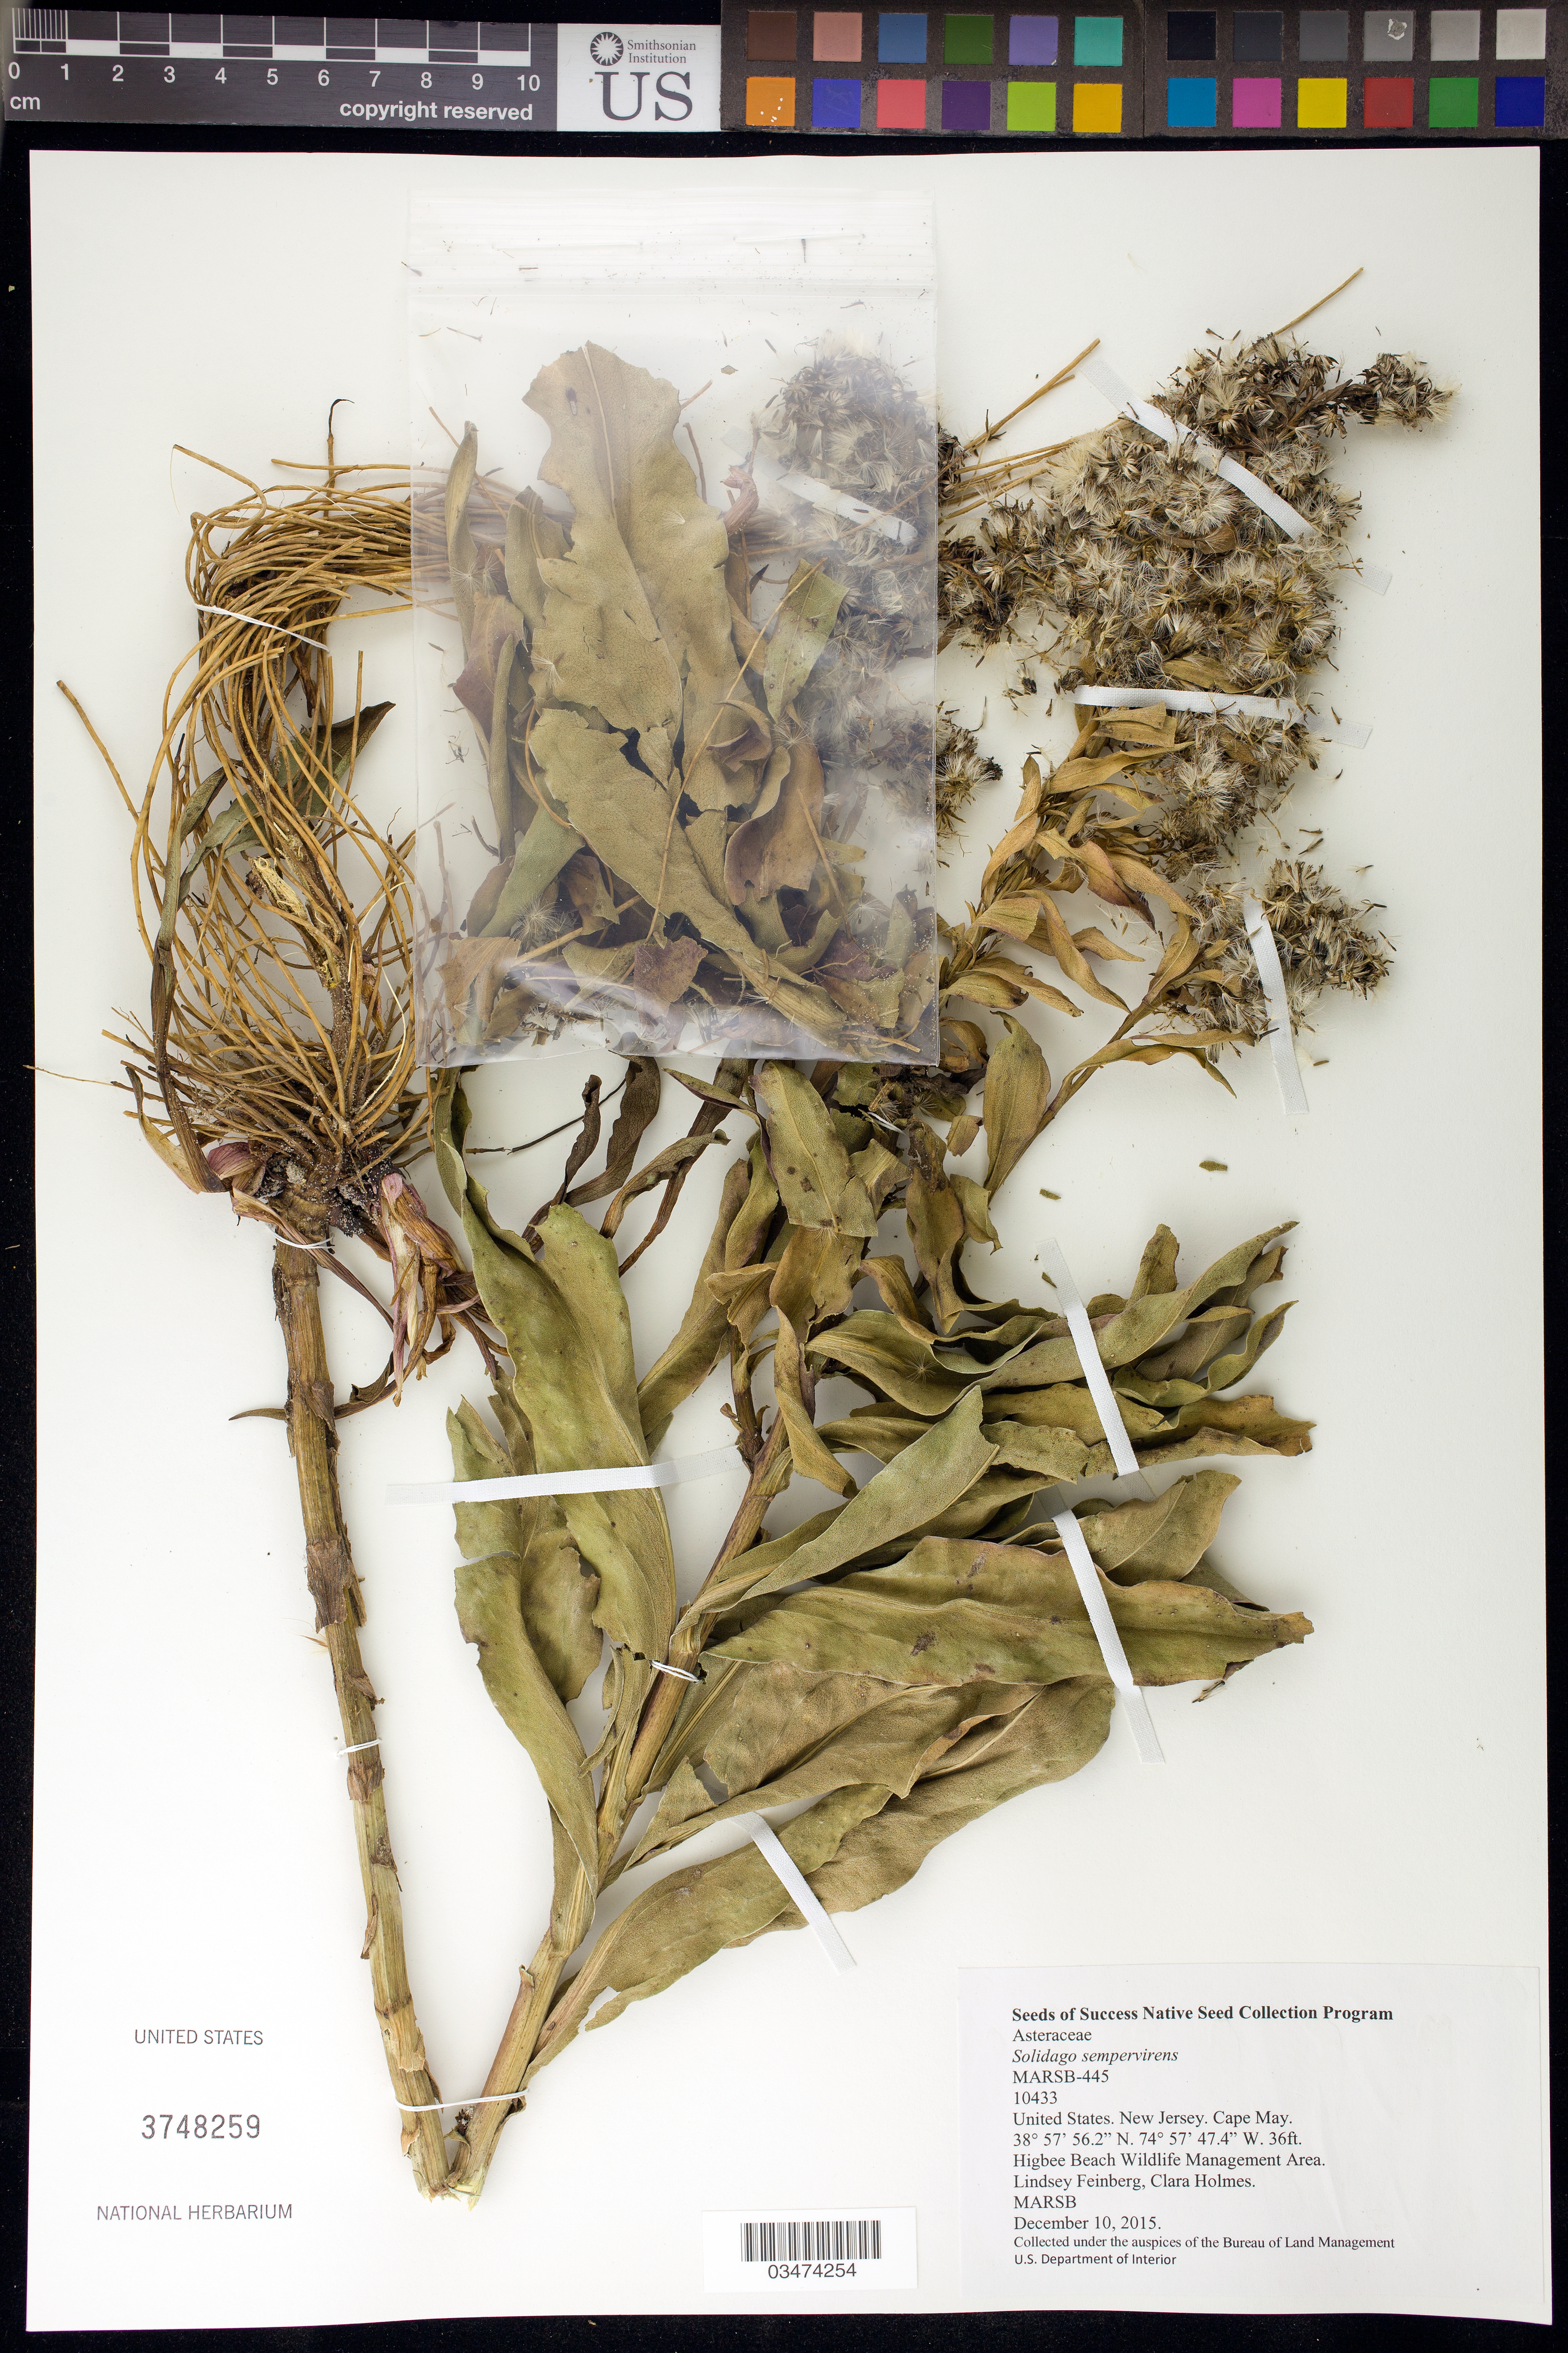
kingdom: Plantae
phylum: Tracheophyta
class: Magnoliopsida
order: Asterales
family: Asteraceae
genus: Solidago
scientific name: Solidago sempervirens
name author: L.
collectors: L. Feinberg & C. Holmes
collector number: MARSB-445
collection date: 2015-12-10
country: United States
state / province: New Jersey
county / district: Cape May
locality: Higbee Beach Wildlife Management Area.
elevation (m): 11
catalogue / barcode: US 3748259